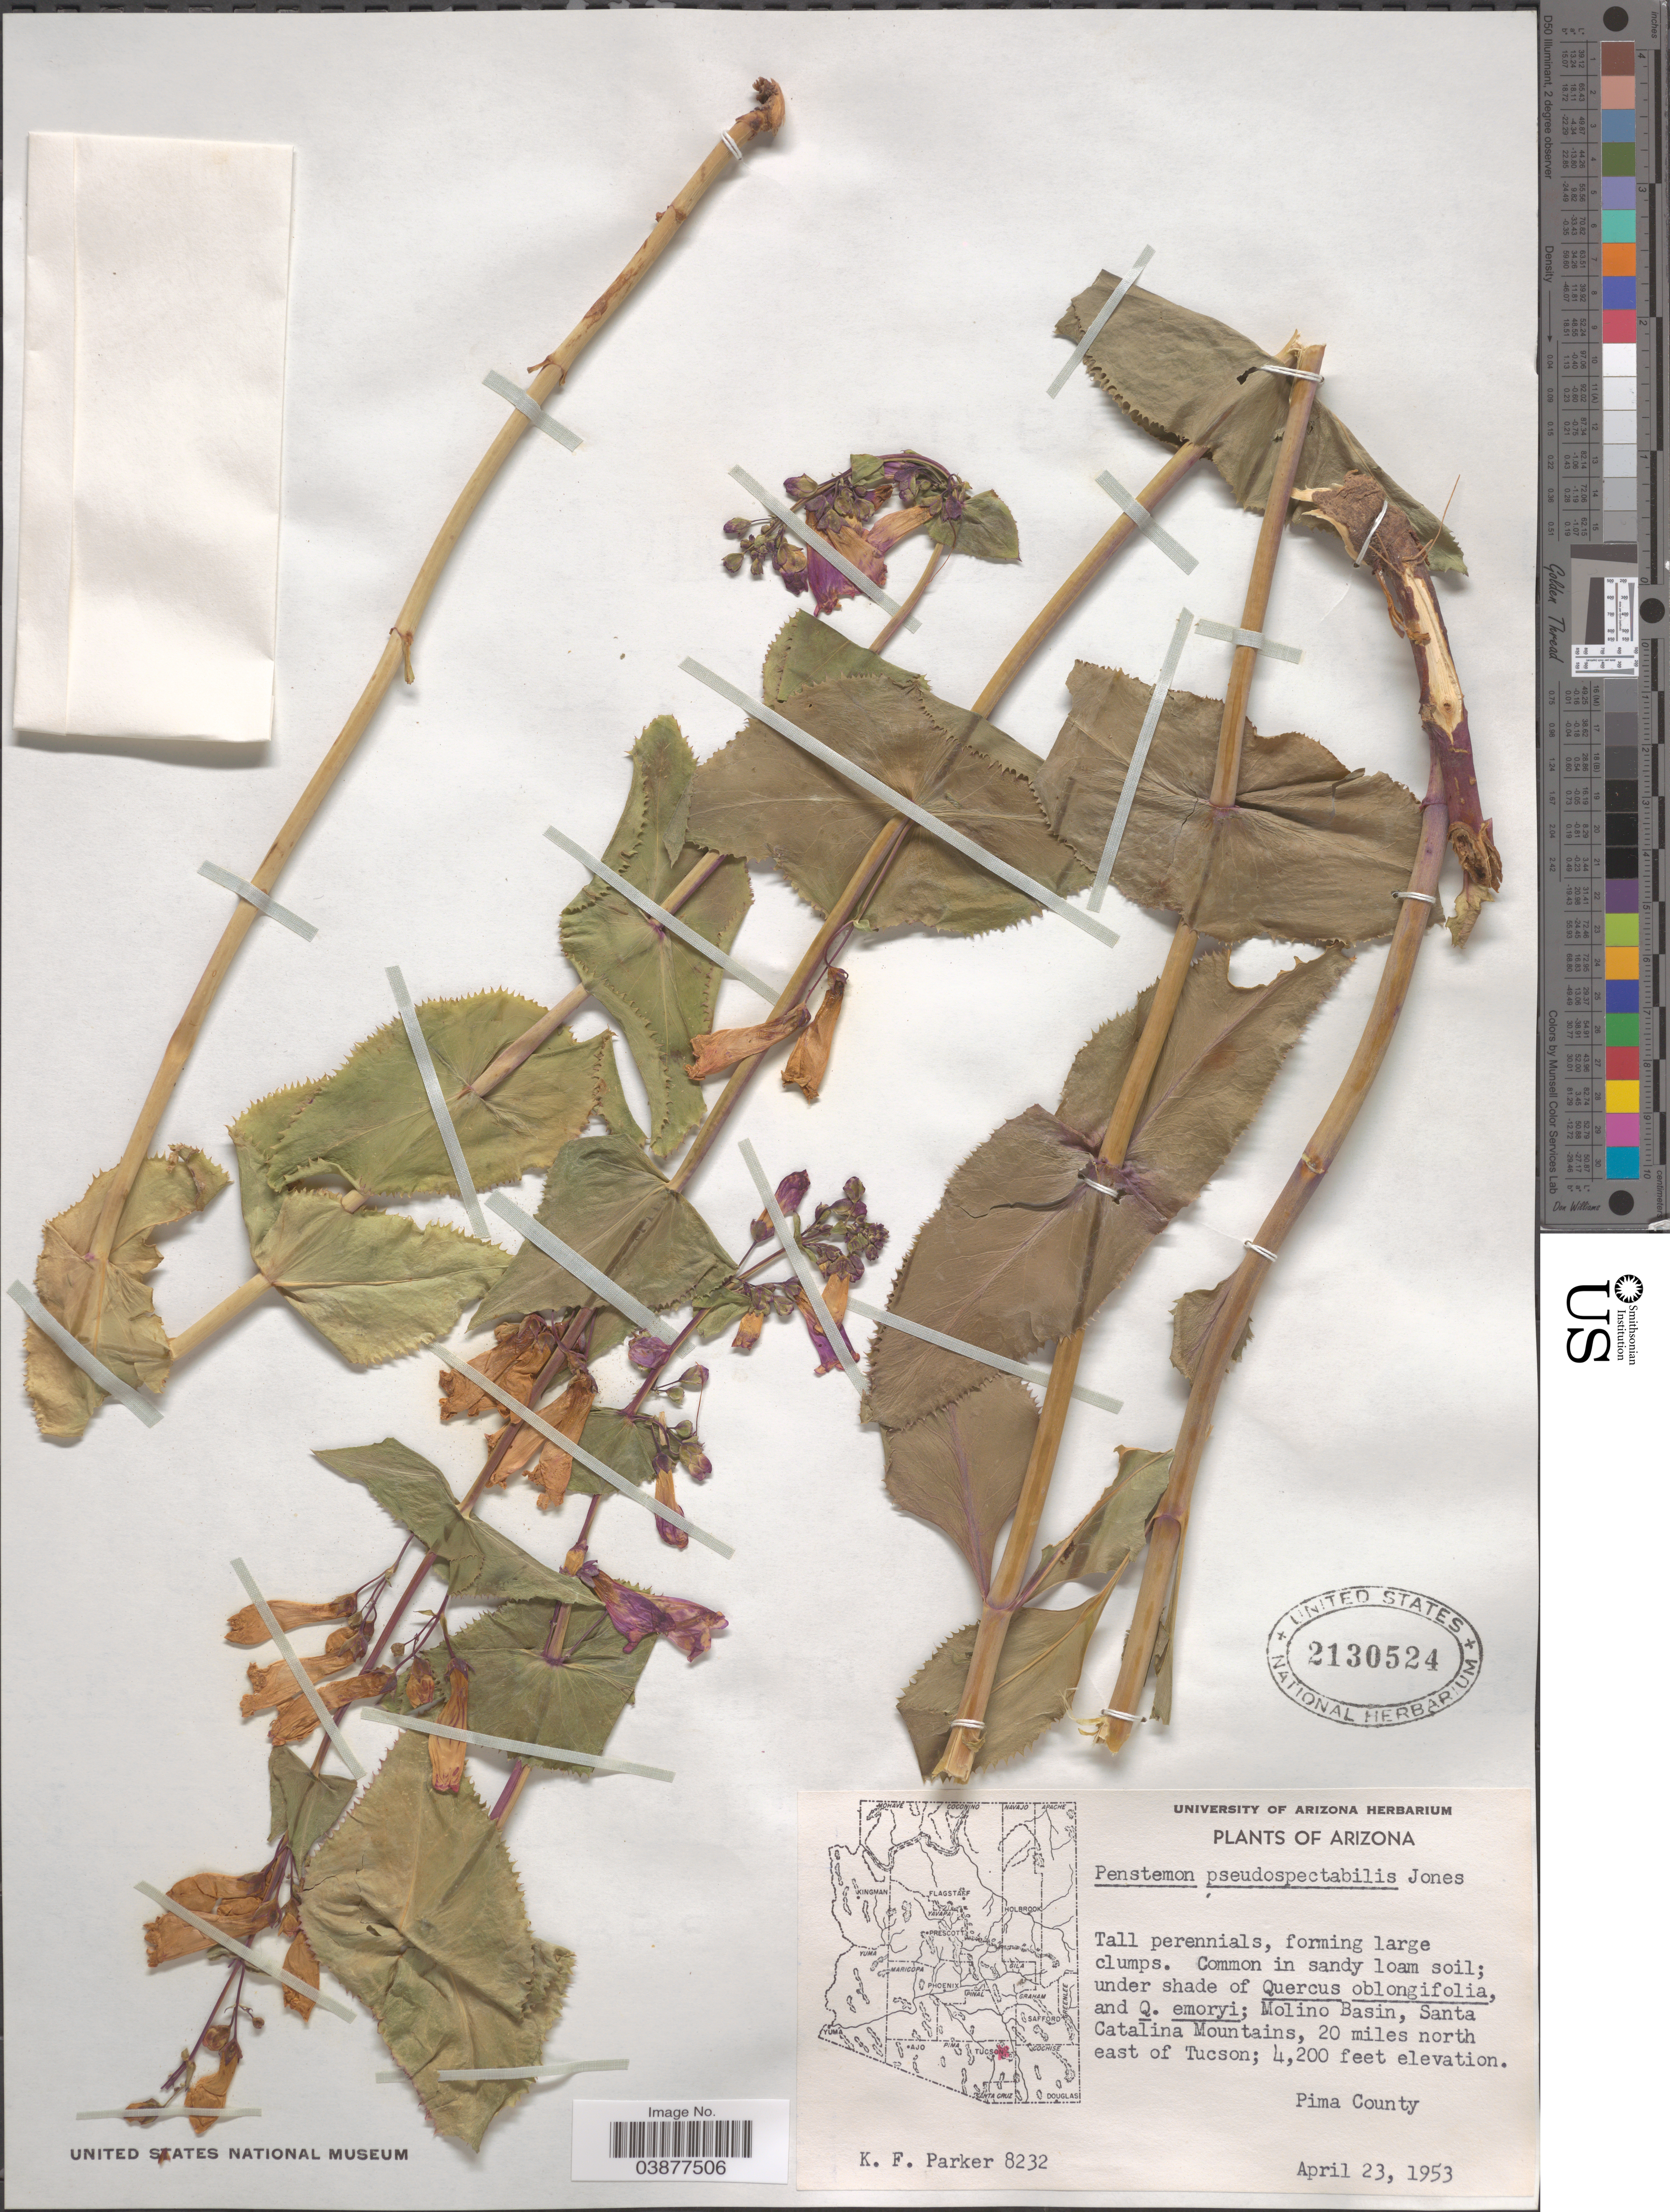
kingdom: Plantae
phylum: Tracheophyta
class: Magnoliopsida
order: Lamiales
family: Plantaginaceae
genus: Penstemon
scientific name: Penstemon pseudospectabilis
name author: M.E. Jones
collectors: K. F. Parker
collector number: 8232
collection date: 1953-04-23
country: United States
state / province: Arizona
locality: Molino Basin, Santa Catalina Mountains, 20 miles north east of Tucson. Pima County.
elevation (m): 1280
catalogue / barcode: US 2130524